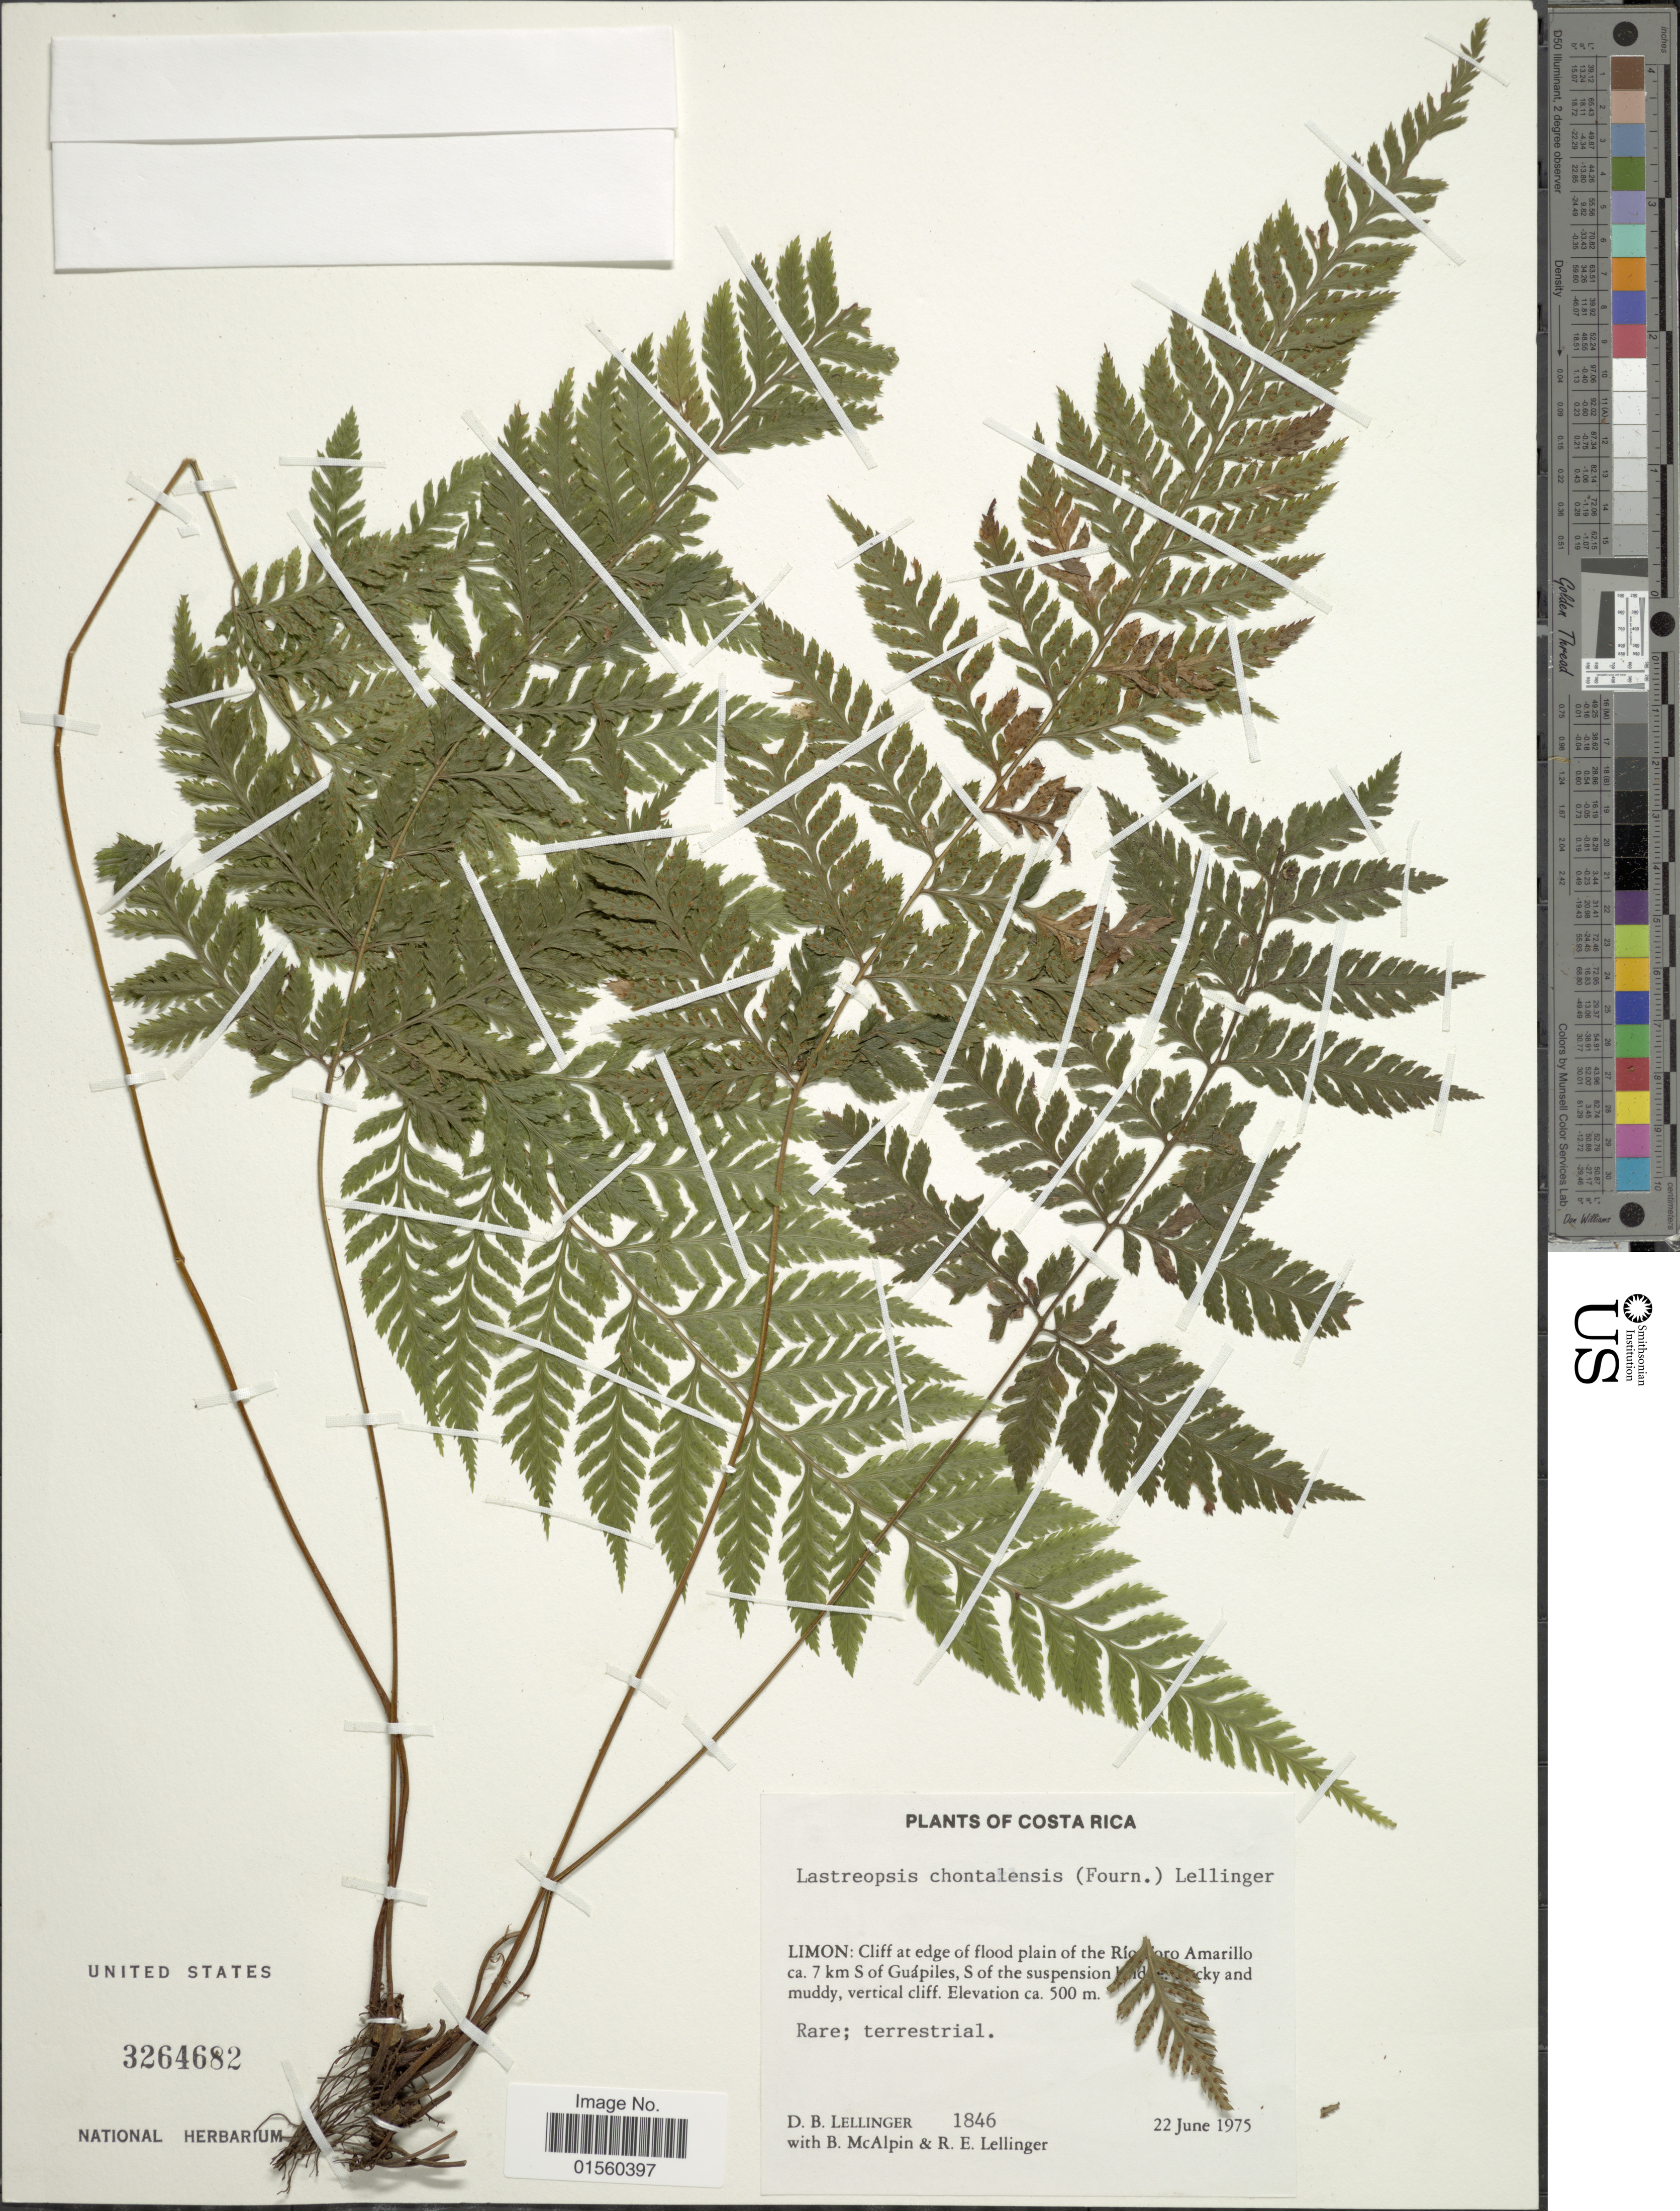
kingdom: Plantae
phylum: Tracheophyta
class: Polypodiopsida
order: Polypodiales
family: Dryopteridaceae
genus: Parapolystichum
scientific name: Parapolystichum excultum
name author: (Mett.) Labiak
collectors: D. B. Lellinger, B. McAlpin & R. E. Lellinger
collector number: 1846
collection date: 1975-06-22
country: Costa Rica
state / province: Limón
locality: Limon: cliff at edge of flood plain of the Rio Toro Amarillo ca. 7 km S of Guapiles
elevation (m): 500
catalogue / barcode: US 3264682